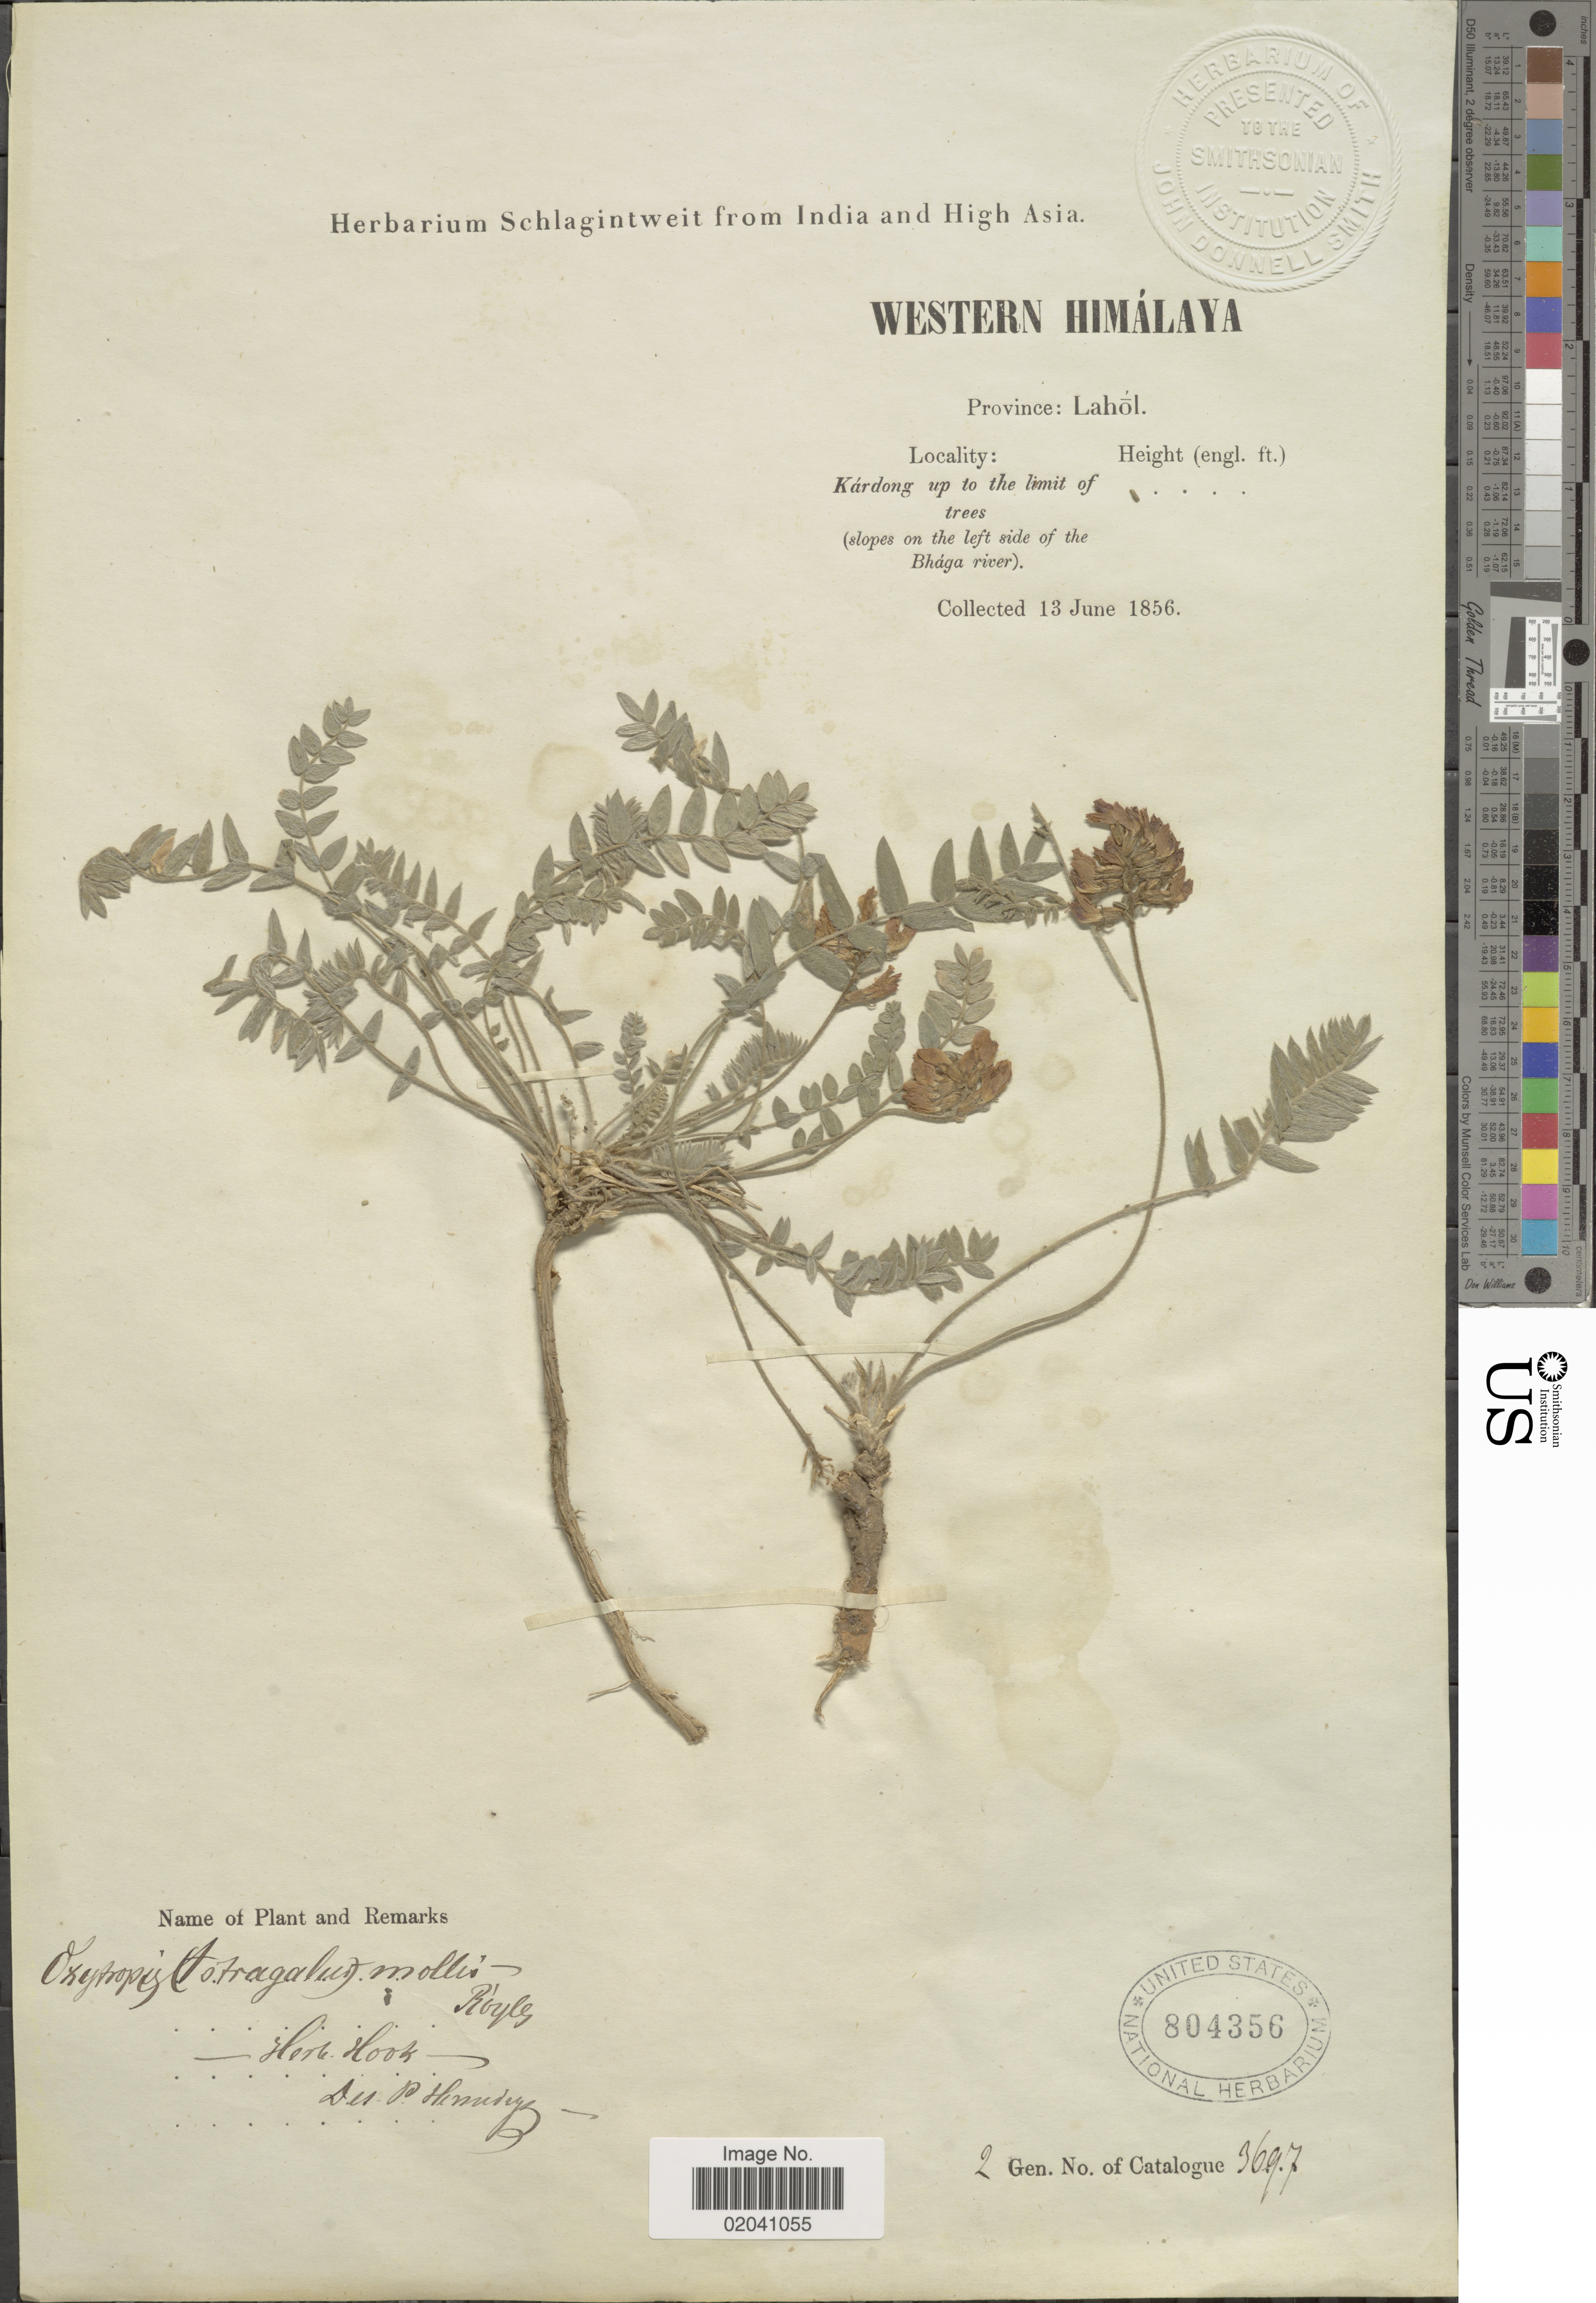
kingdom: Plantae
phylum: Tracheophyta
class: Magnoliopsida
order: Fabales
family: Fabaceae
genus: Oxytropis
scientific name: Oxytropis mollis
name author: Benth.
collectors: ex herb. Hook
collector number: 3697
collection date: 1856-06-13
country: India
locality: Province Lahol, slopes on the left side of the Bhaga river. Western Himalaya.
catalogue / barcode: US 804356